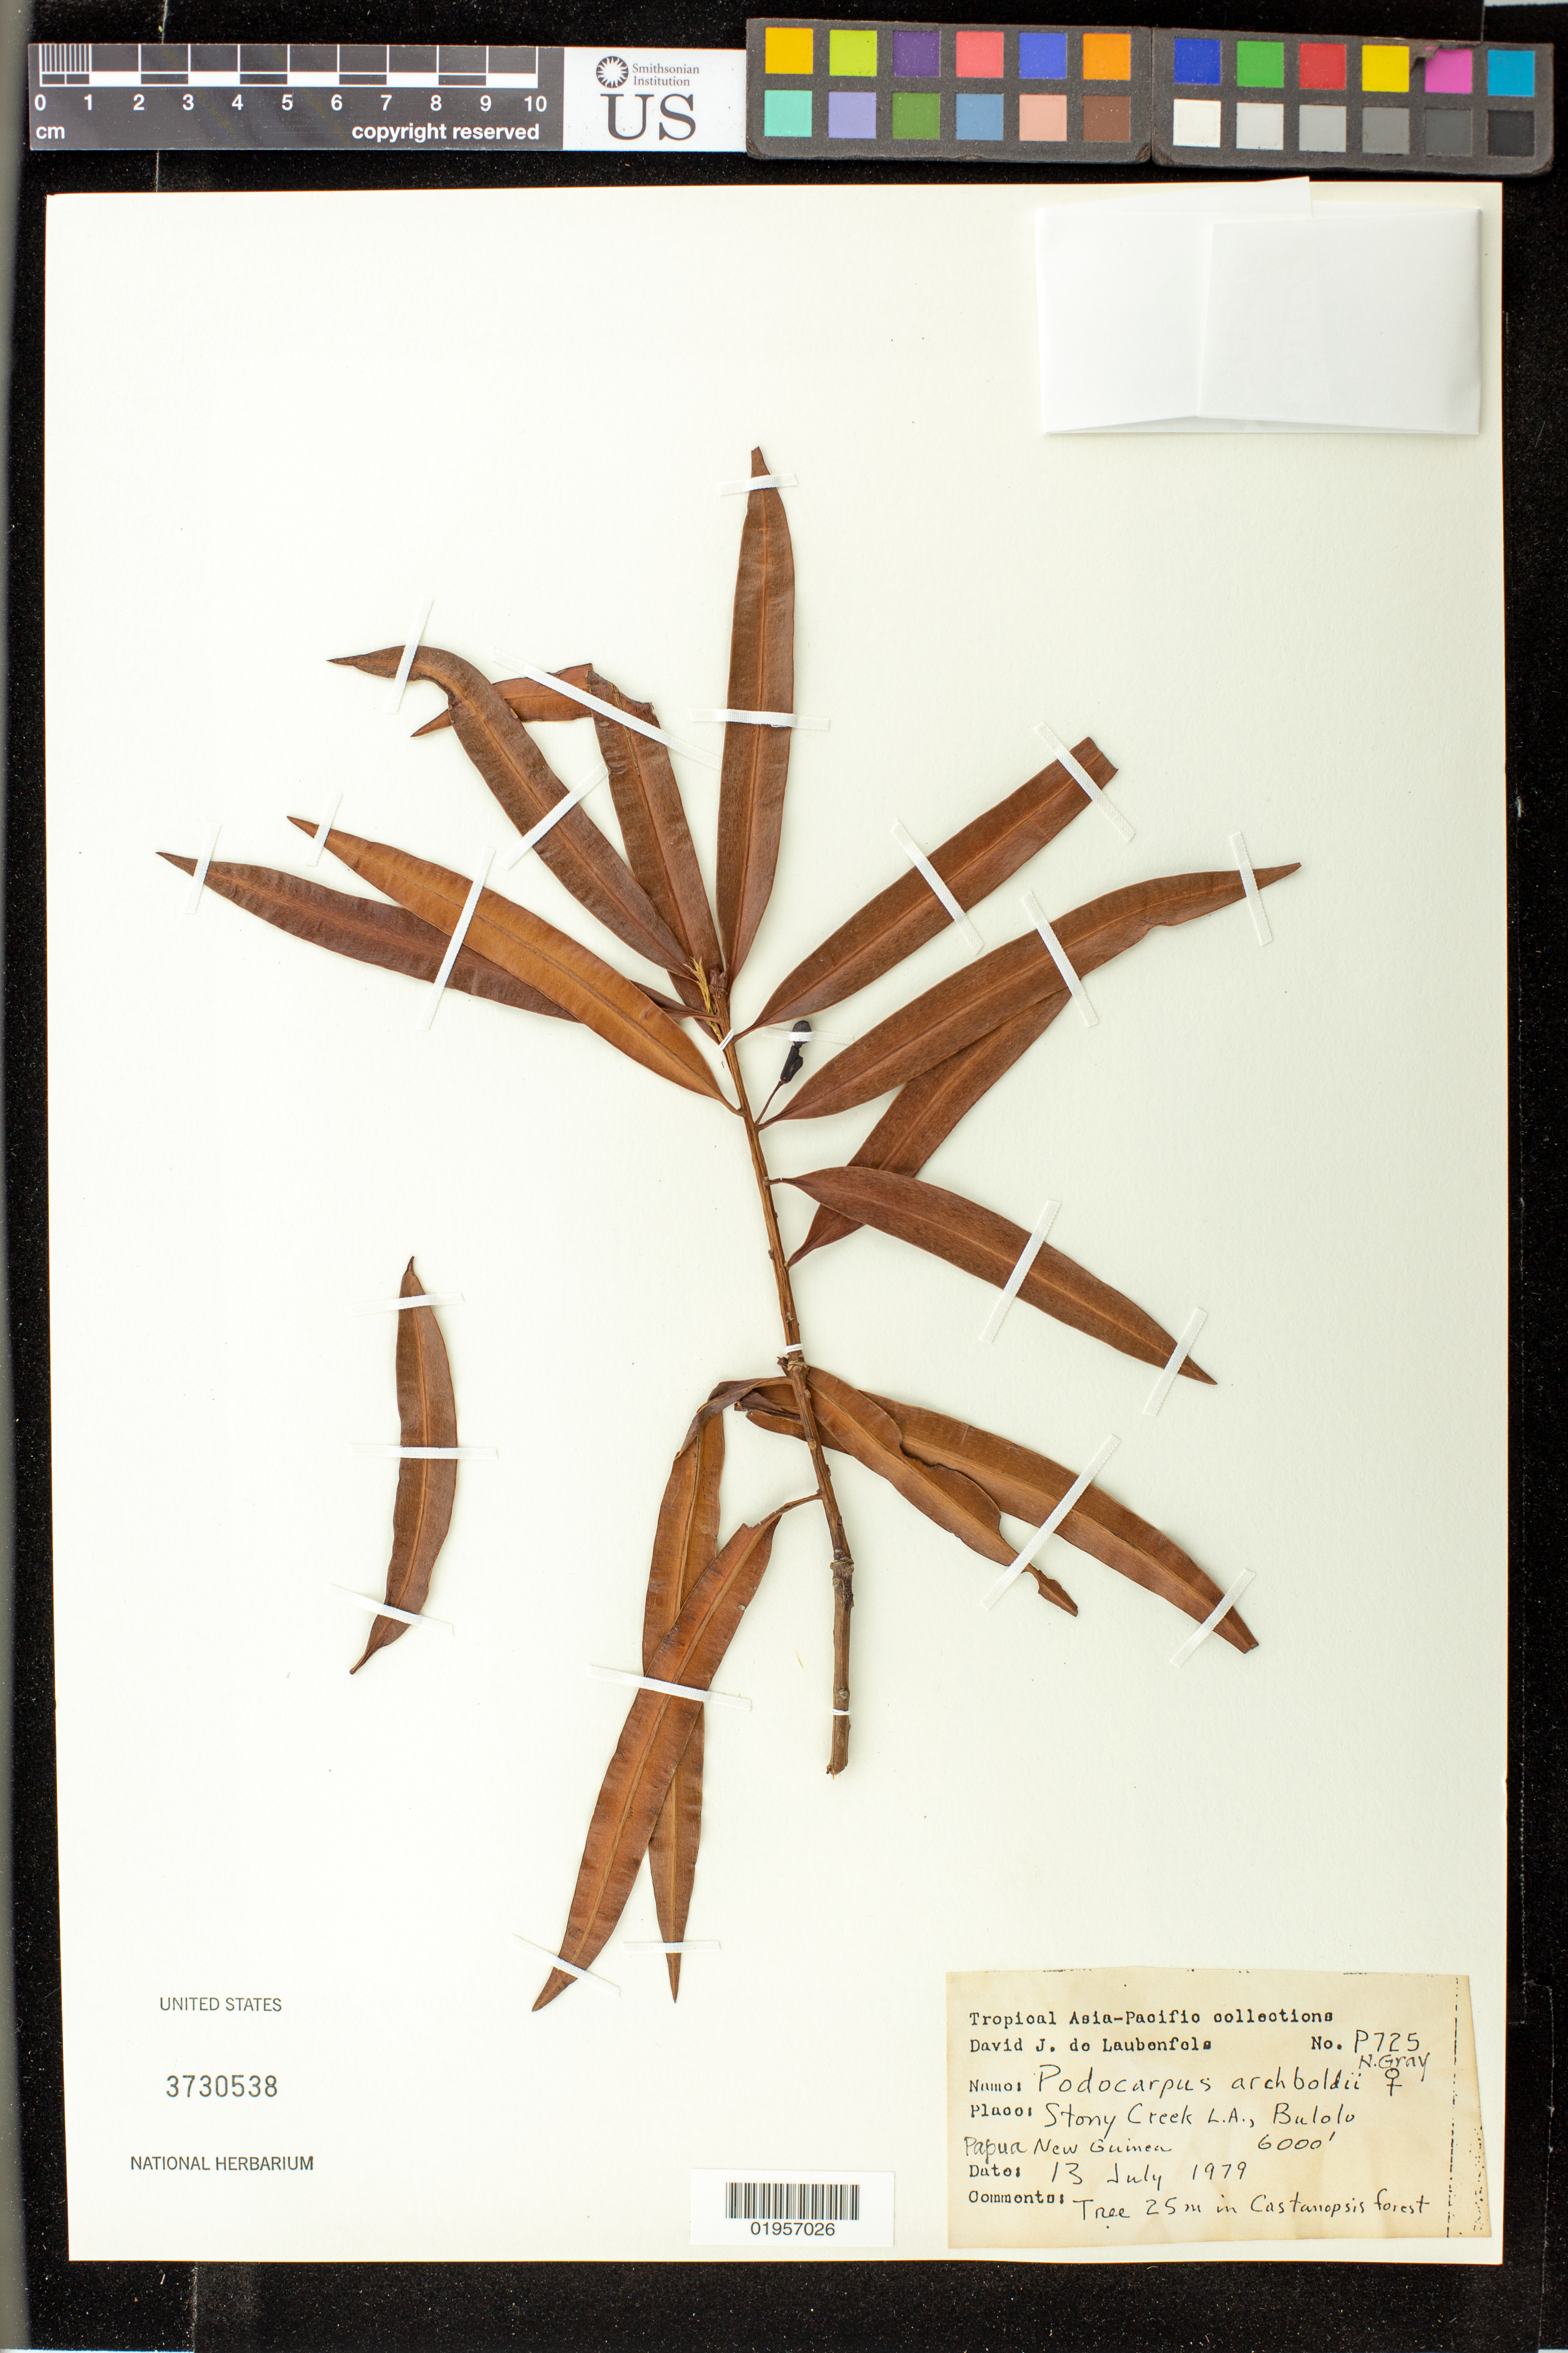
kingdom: Plantae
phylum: Tracheophyta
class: Pinopsida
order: Pinales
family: Podocarpaceae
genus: Podocarpus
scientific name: Podocarpus archboldii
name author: N.E. Gray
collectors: D. J. de Laubenfels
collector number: P725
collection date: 1979-07-13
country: Papua New Guinea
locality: Stony Creek L.A., Bulolo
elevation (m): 1829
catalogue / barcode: US 3730538